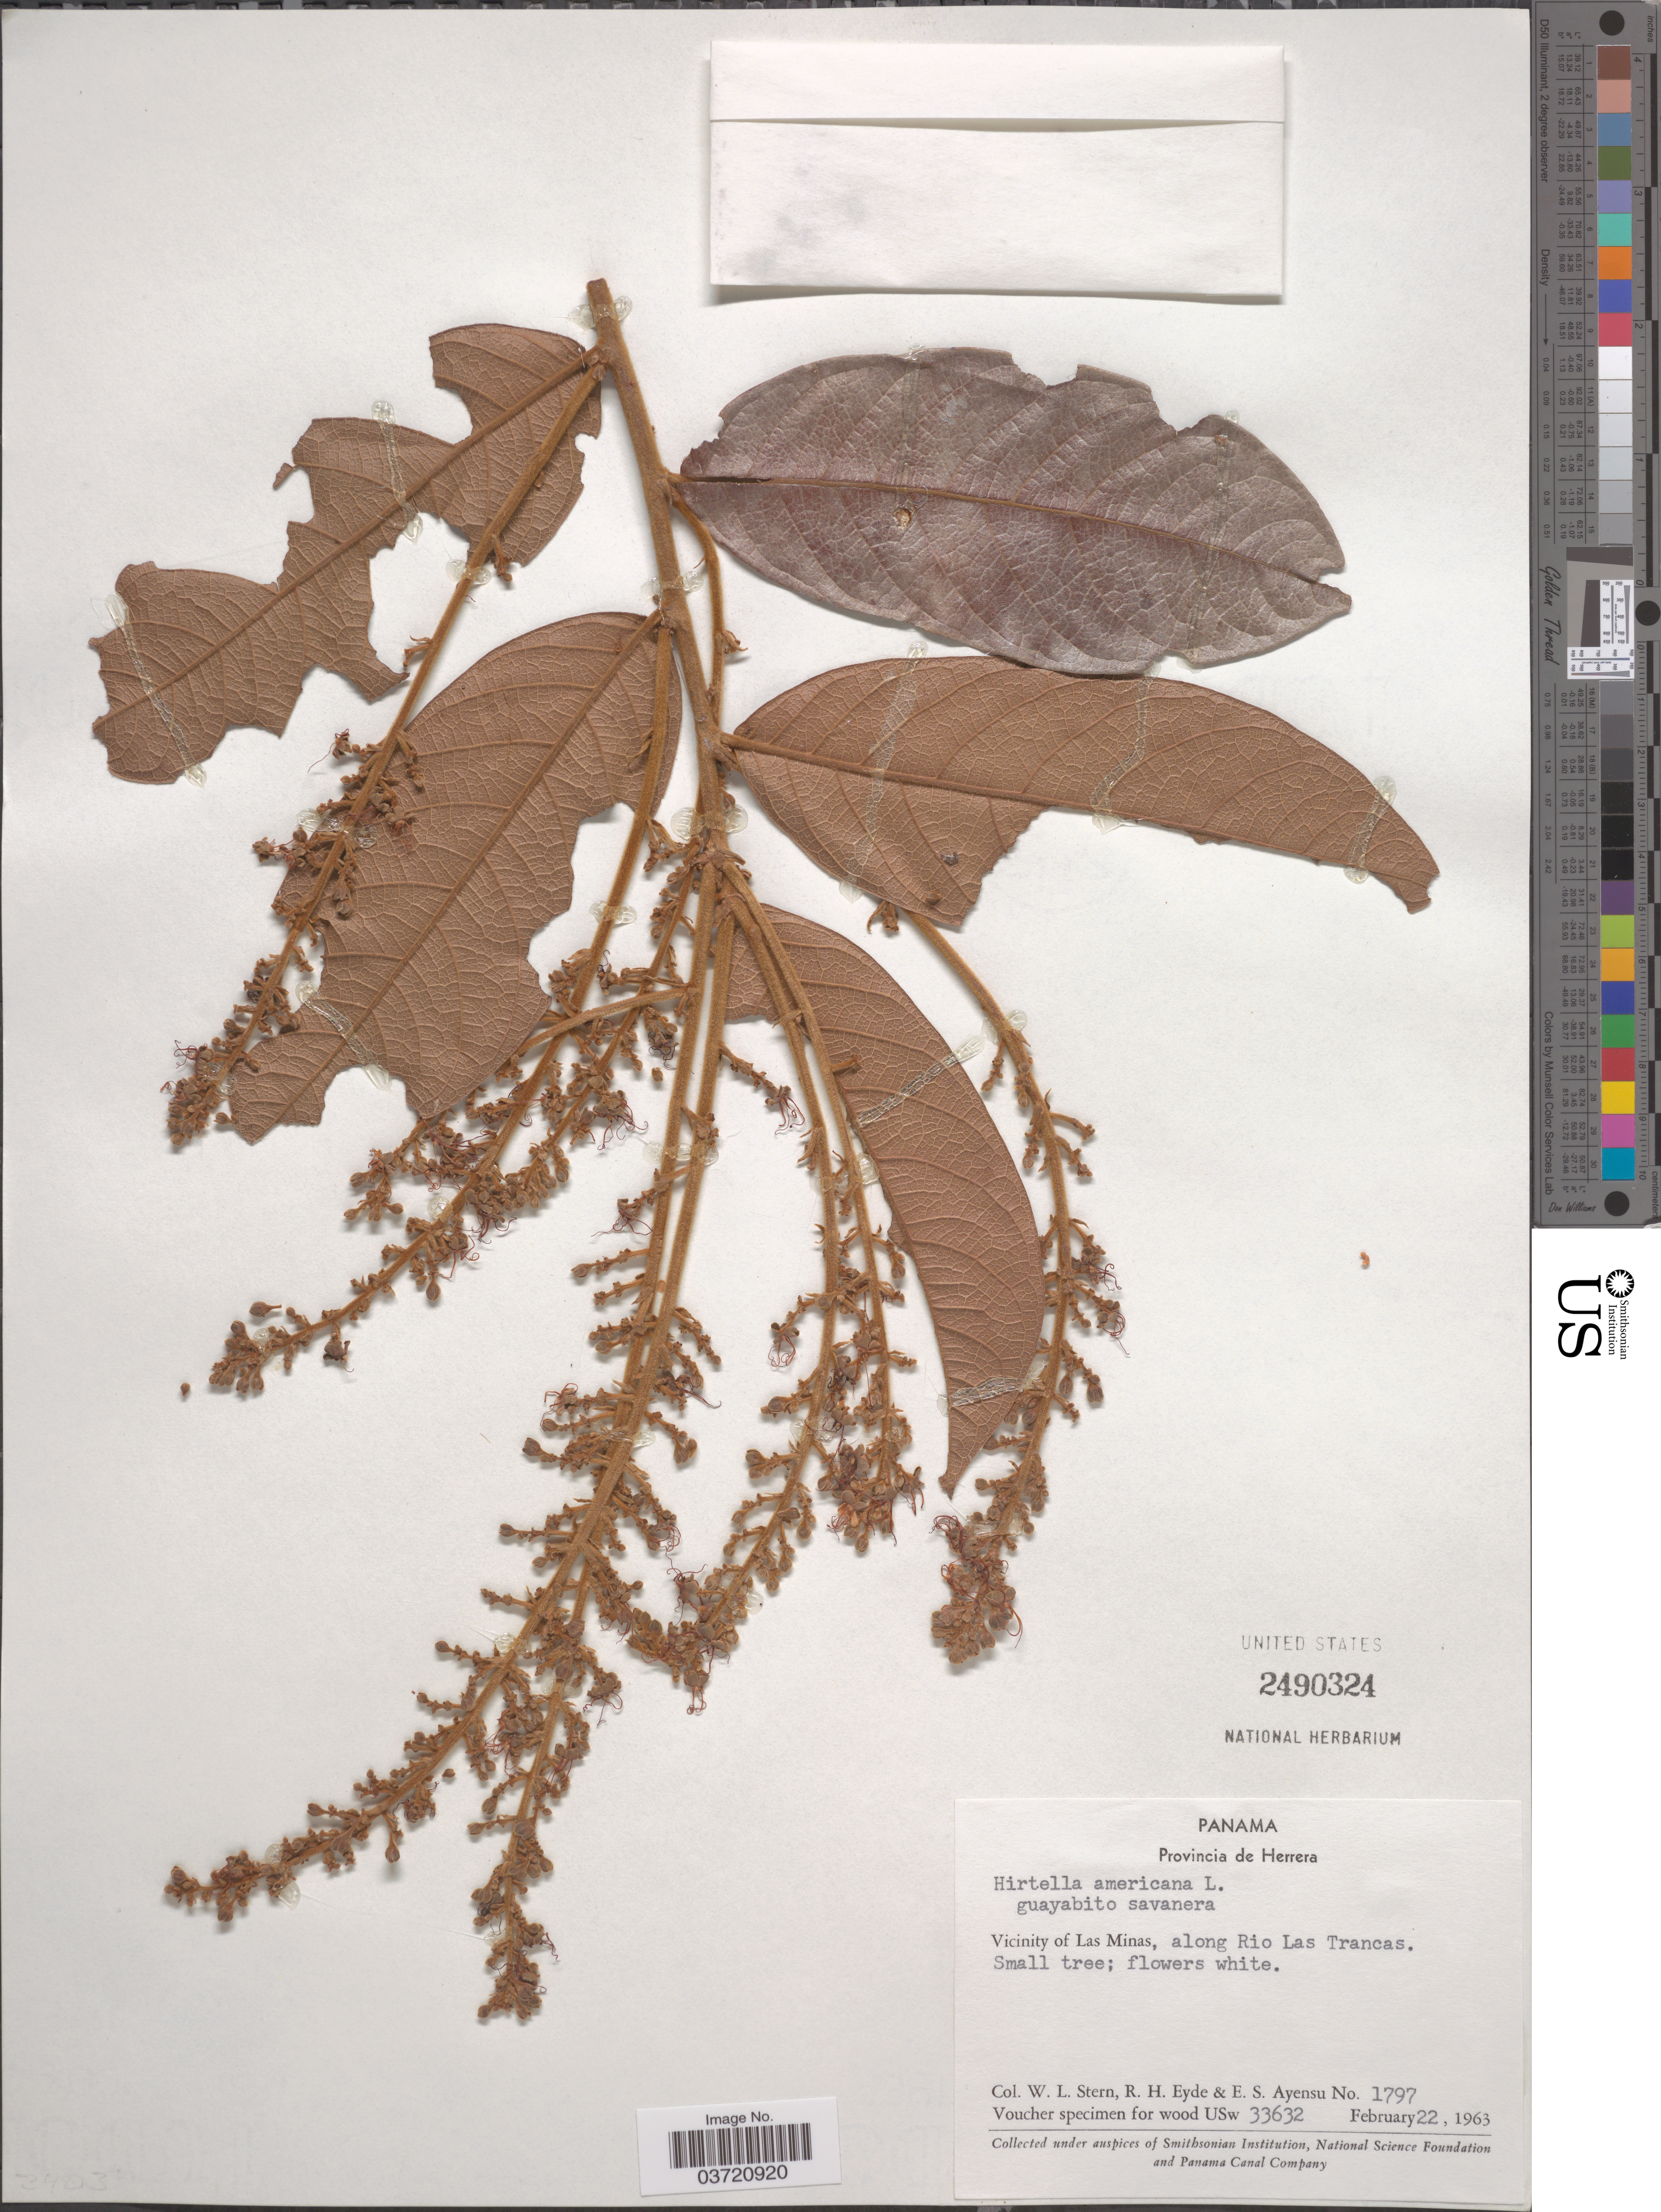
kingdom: Plantae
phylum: Tracheophyta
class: Magnoliopsida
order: Malpighiales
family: Chrysobalanaceae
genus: Hirtella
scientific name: Hirtella americana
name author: L.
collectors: W. L. Stern, R. H. Eyde & E. S. Ayensu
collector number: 1797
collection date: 1963-02-22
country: Panama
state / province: Herrera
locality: Vicinity of Las Minas, along Rio Las Trancas.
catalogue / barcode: US 2490324